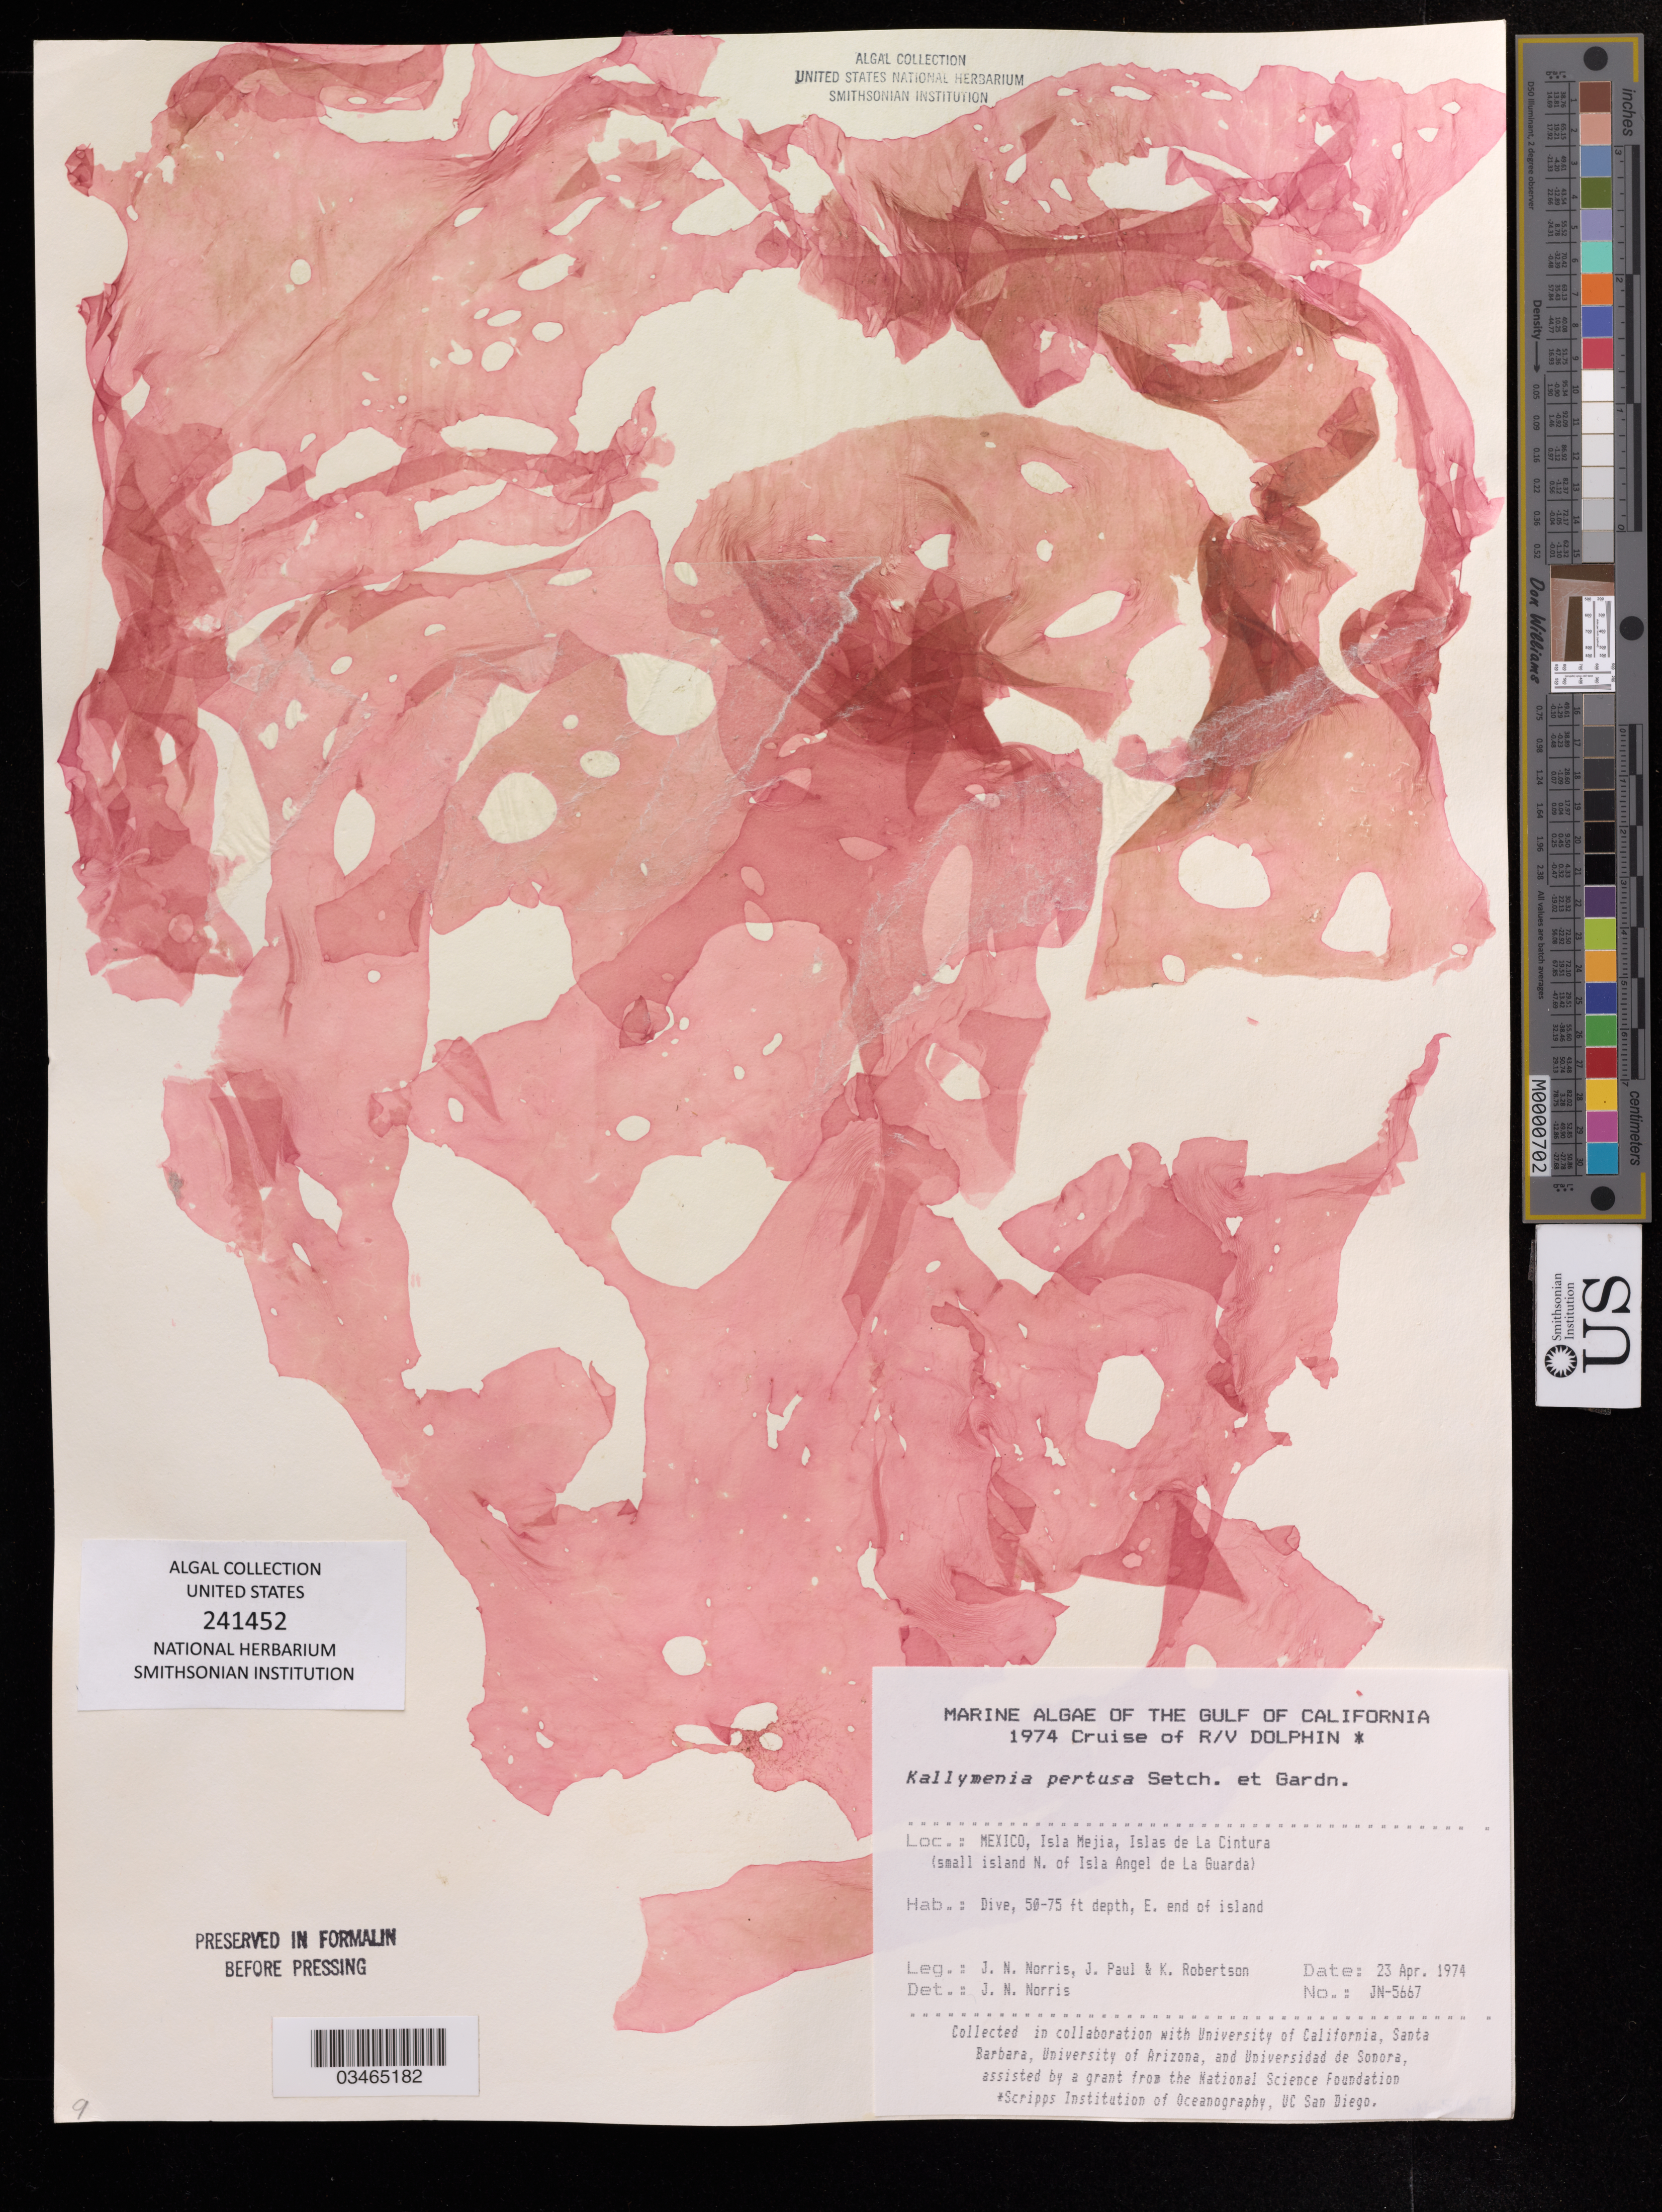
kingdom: Plantae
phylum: Rhodophyta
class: Florideophyceae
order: Gigartinales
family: Kallymeniaceae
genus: Kallymenia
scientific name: Kallymenia pertusa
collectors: J. Norris, J. Paul & K. Robertson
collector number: JN-5667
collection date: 1974-04-23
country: Mexico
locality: The Gulf of California, Isla Mejia, Islas de La Cintura (small island N. of Isla Angel de La Guarda). E. end of island.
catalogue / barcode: US 241452